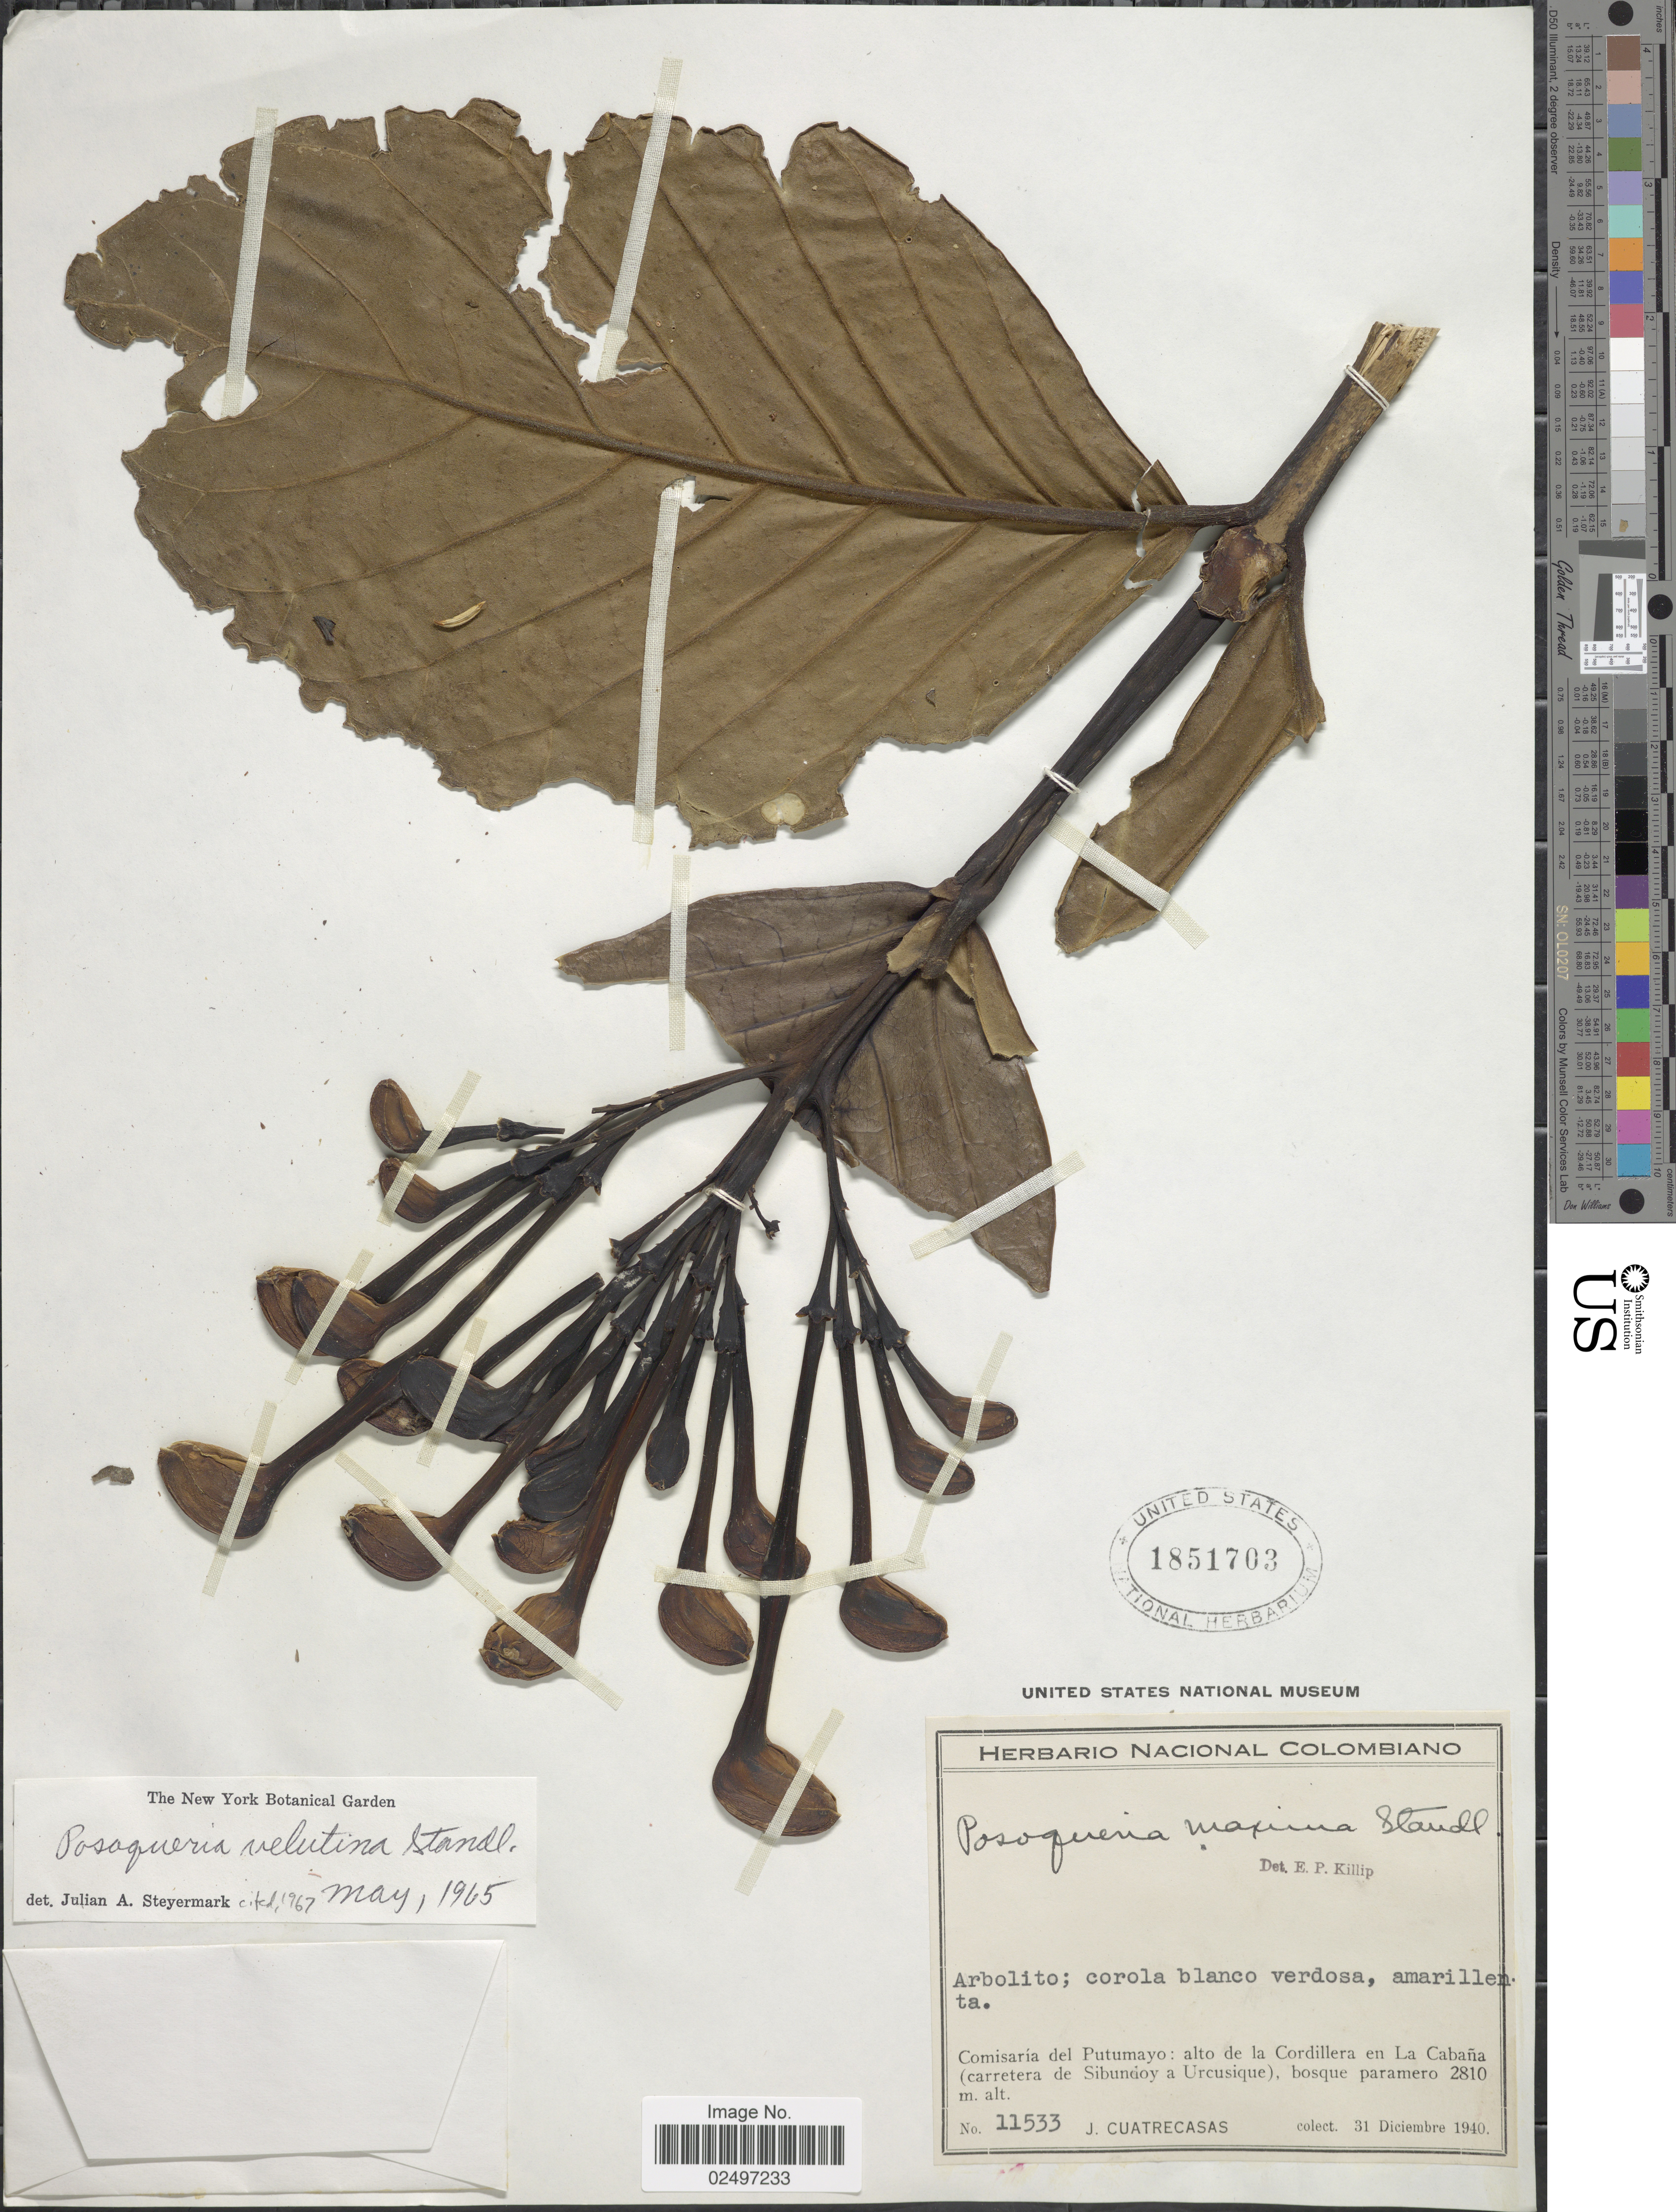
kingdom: Plantae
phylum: Tracheophyta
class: Magnoliopsida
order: Gentianales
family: Rubiaceae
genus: Posoqueria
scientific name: Posoqueria velutina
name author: Standl.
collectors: J. Cuatrecasas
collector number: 11533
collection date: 1940-12-31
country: Colombia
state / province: Putumayo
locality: Comisaria del Putumayo: alto de la Cordillera en La Cabana (carretera de Sibundoy a Urcusique)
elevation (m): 2810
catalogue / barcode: US 1851703